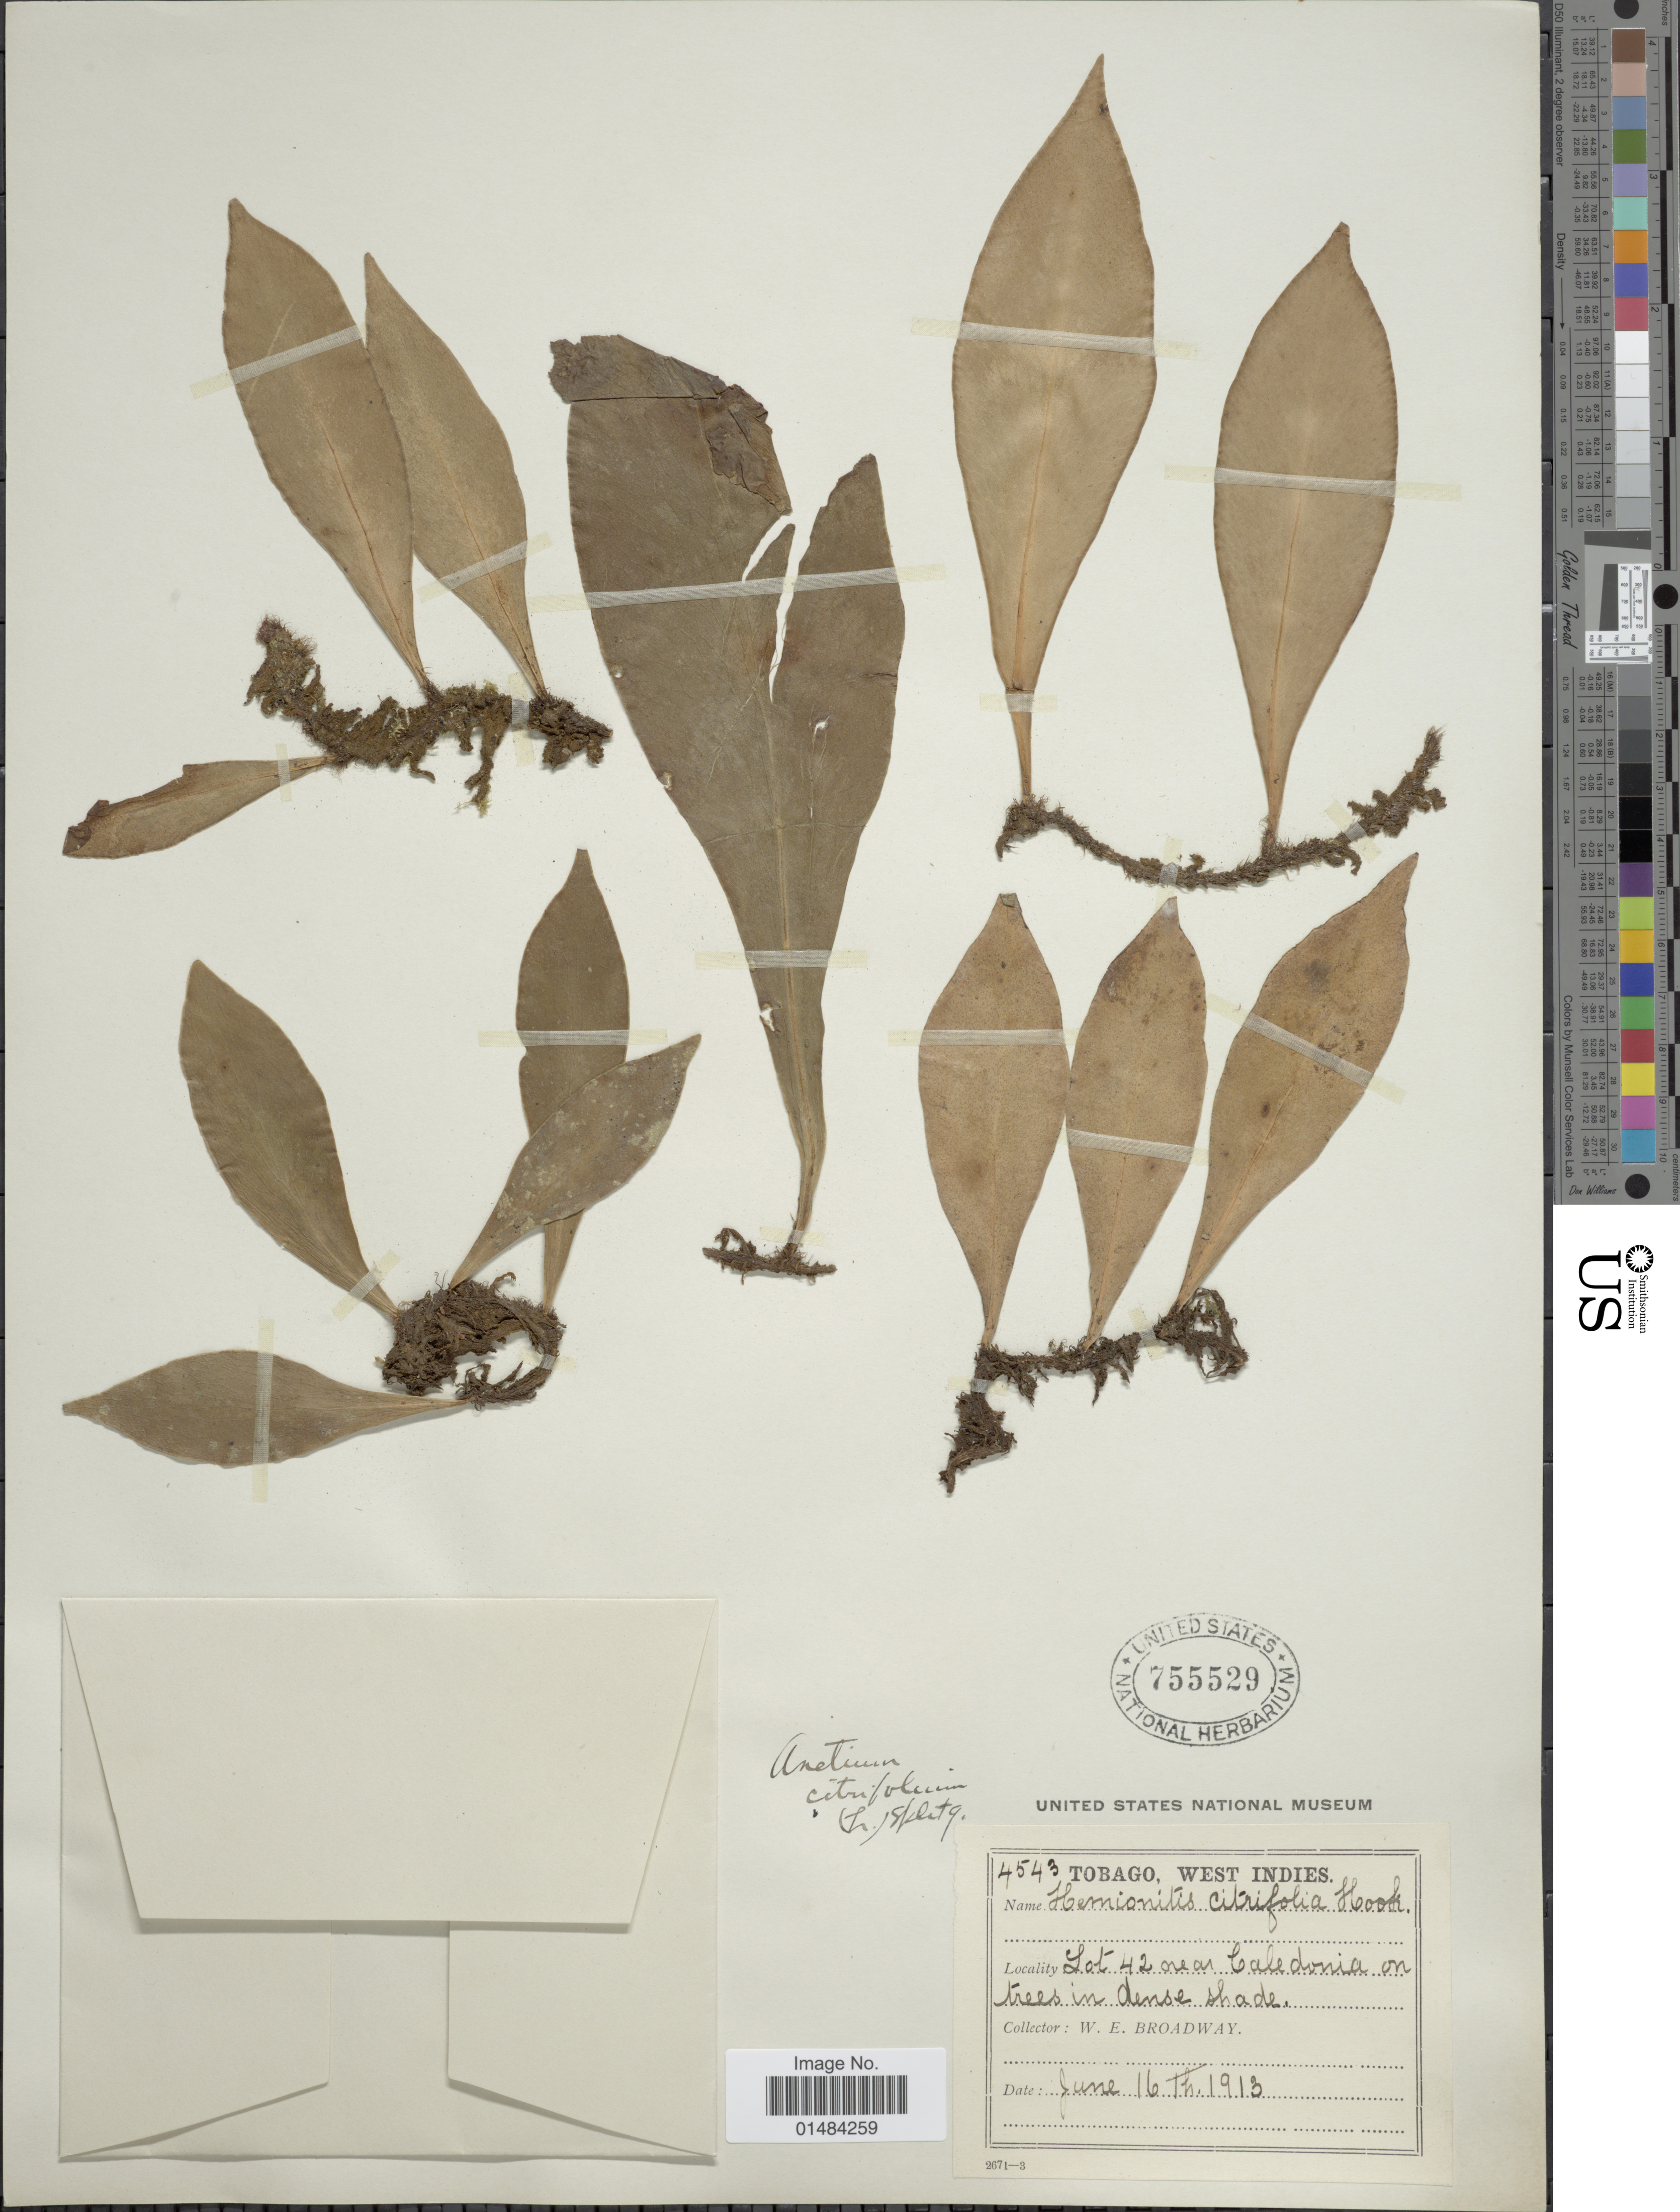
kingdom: Plantae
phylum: Tracheophyta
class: Polypodiopsida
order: Polypodiales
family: Pteridaceae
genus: Anetium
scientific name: Anetium citrifolium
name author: (L.) Splitg.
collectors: W. E. Broadway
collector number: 4543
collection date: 1913-06-16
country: Trinidad and Tobago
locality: Tobago, West Indies, Lot 42 near Caledonia.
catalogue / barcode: US 755529